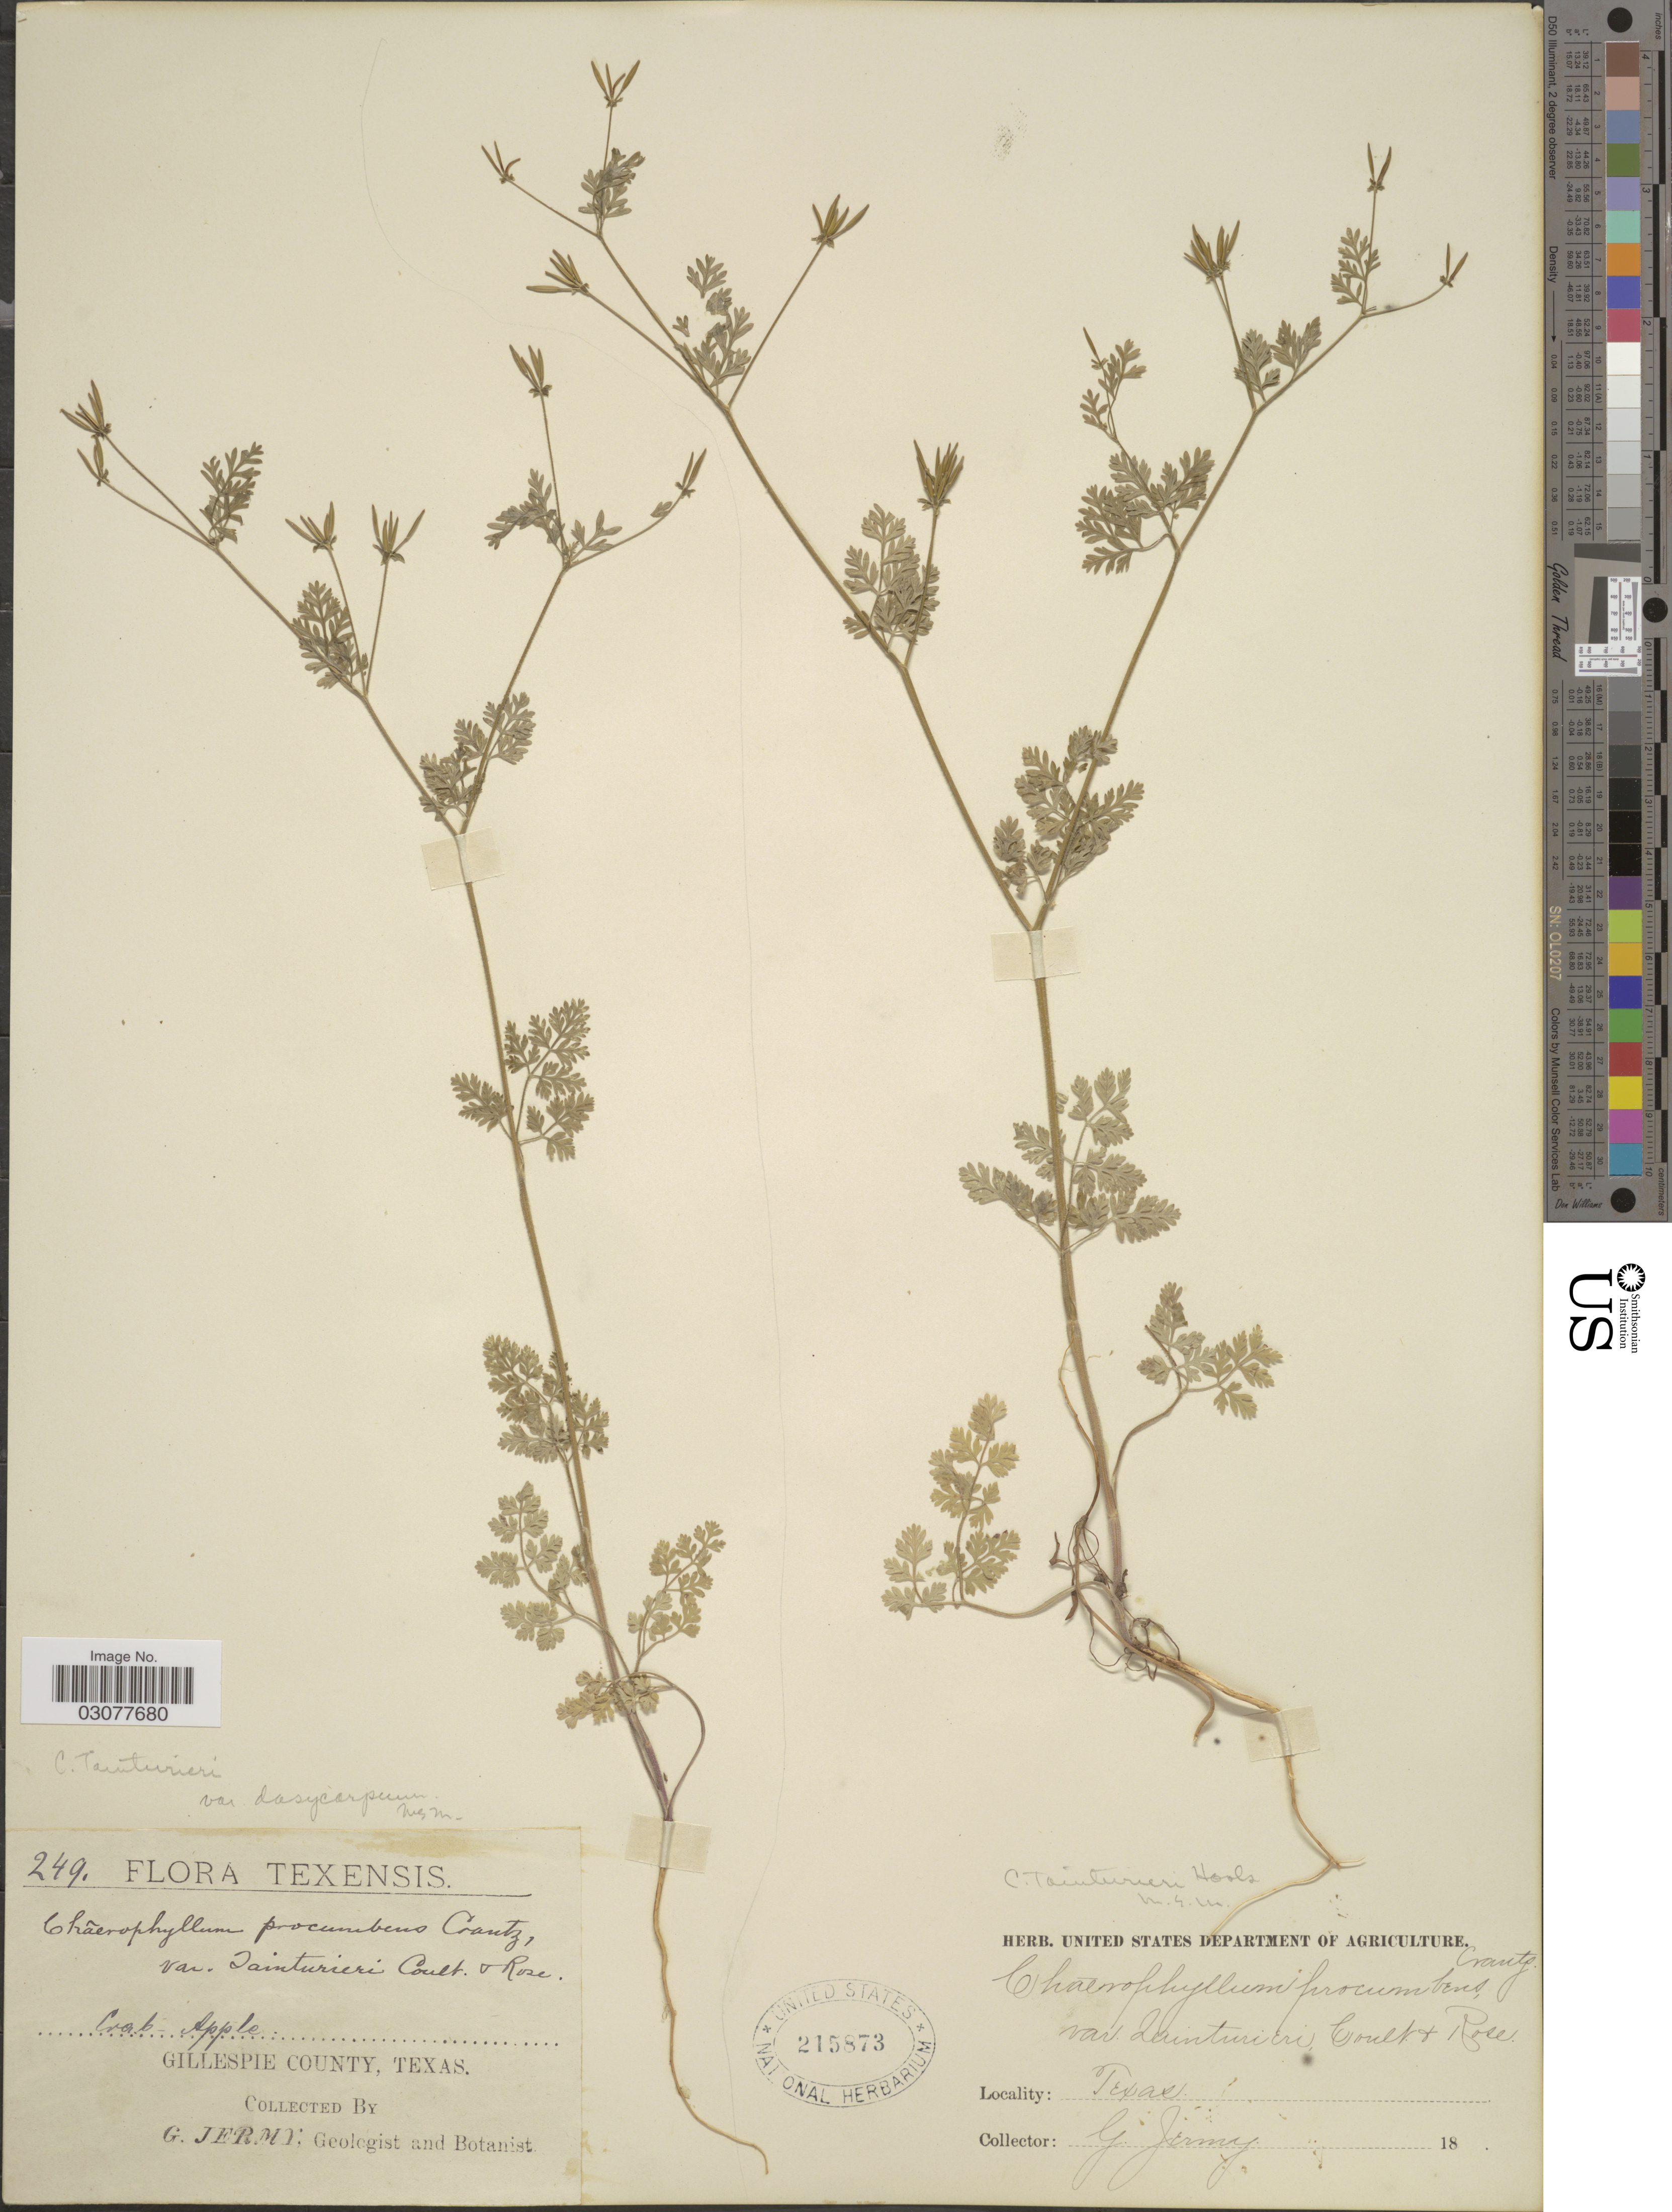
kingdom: Plantae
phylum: Tracheophyta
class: Magnoliopsida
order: Apiales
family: Apiaceae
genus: Chaerophyllum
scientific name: Chaerophyllum tainturieri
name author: Hook.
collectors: G. Jermy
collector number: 249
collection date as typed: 18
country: United States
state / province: Texas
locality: Gillespie County.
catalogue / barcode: US 215873